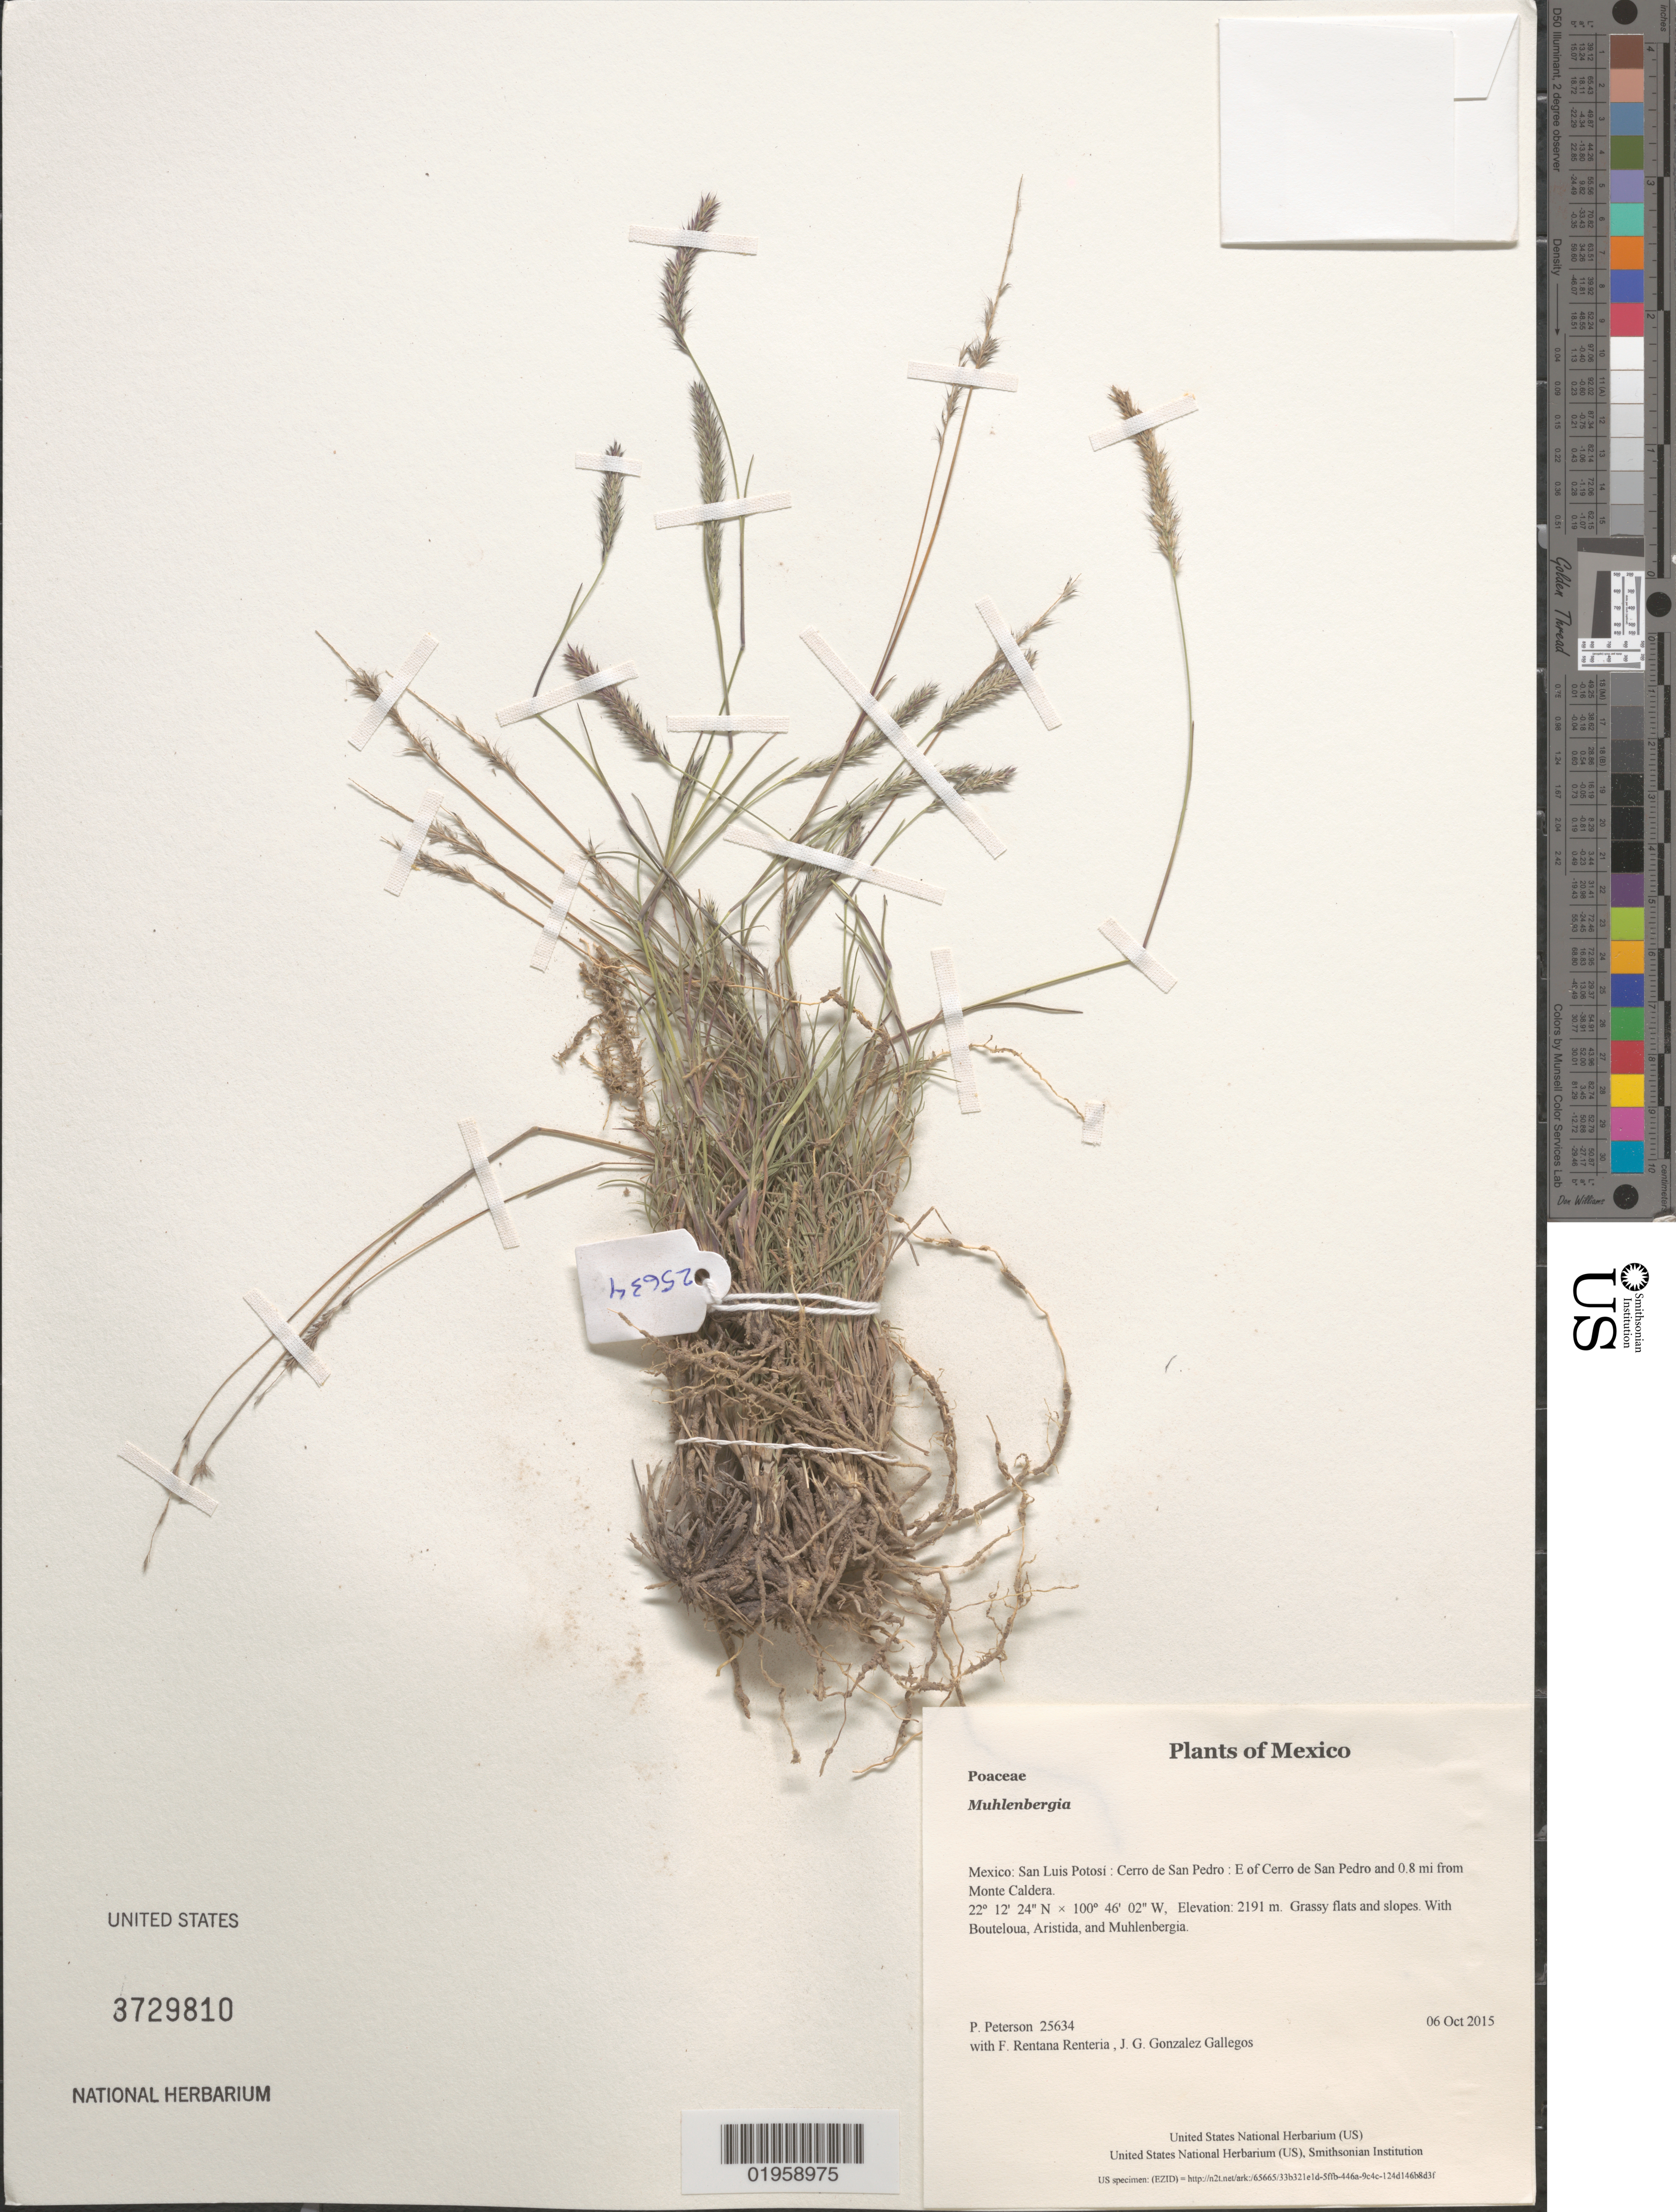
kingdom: Plantae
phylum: Tracheophyta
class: Liliopsida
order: Poales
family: Poaceae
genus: Muhlenbergia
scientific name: Muhlenbergia phleoides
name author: (Kunth) Columbus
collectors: P. M. Peterson, F. Rentana Renteria & J. G. Gonzalez Gallegos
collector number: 25634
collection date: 2015-10-06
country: Mexico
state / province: San Luis Potosí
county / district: Cerro de San Pedro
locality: E of Cerro de San Pedro and 0.8 mi from Monte Caldera.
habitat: Grassy flats and slopes.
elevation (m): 2191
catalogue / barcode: US 3729810